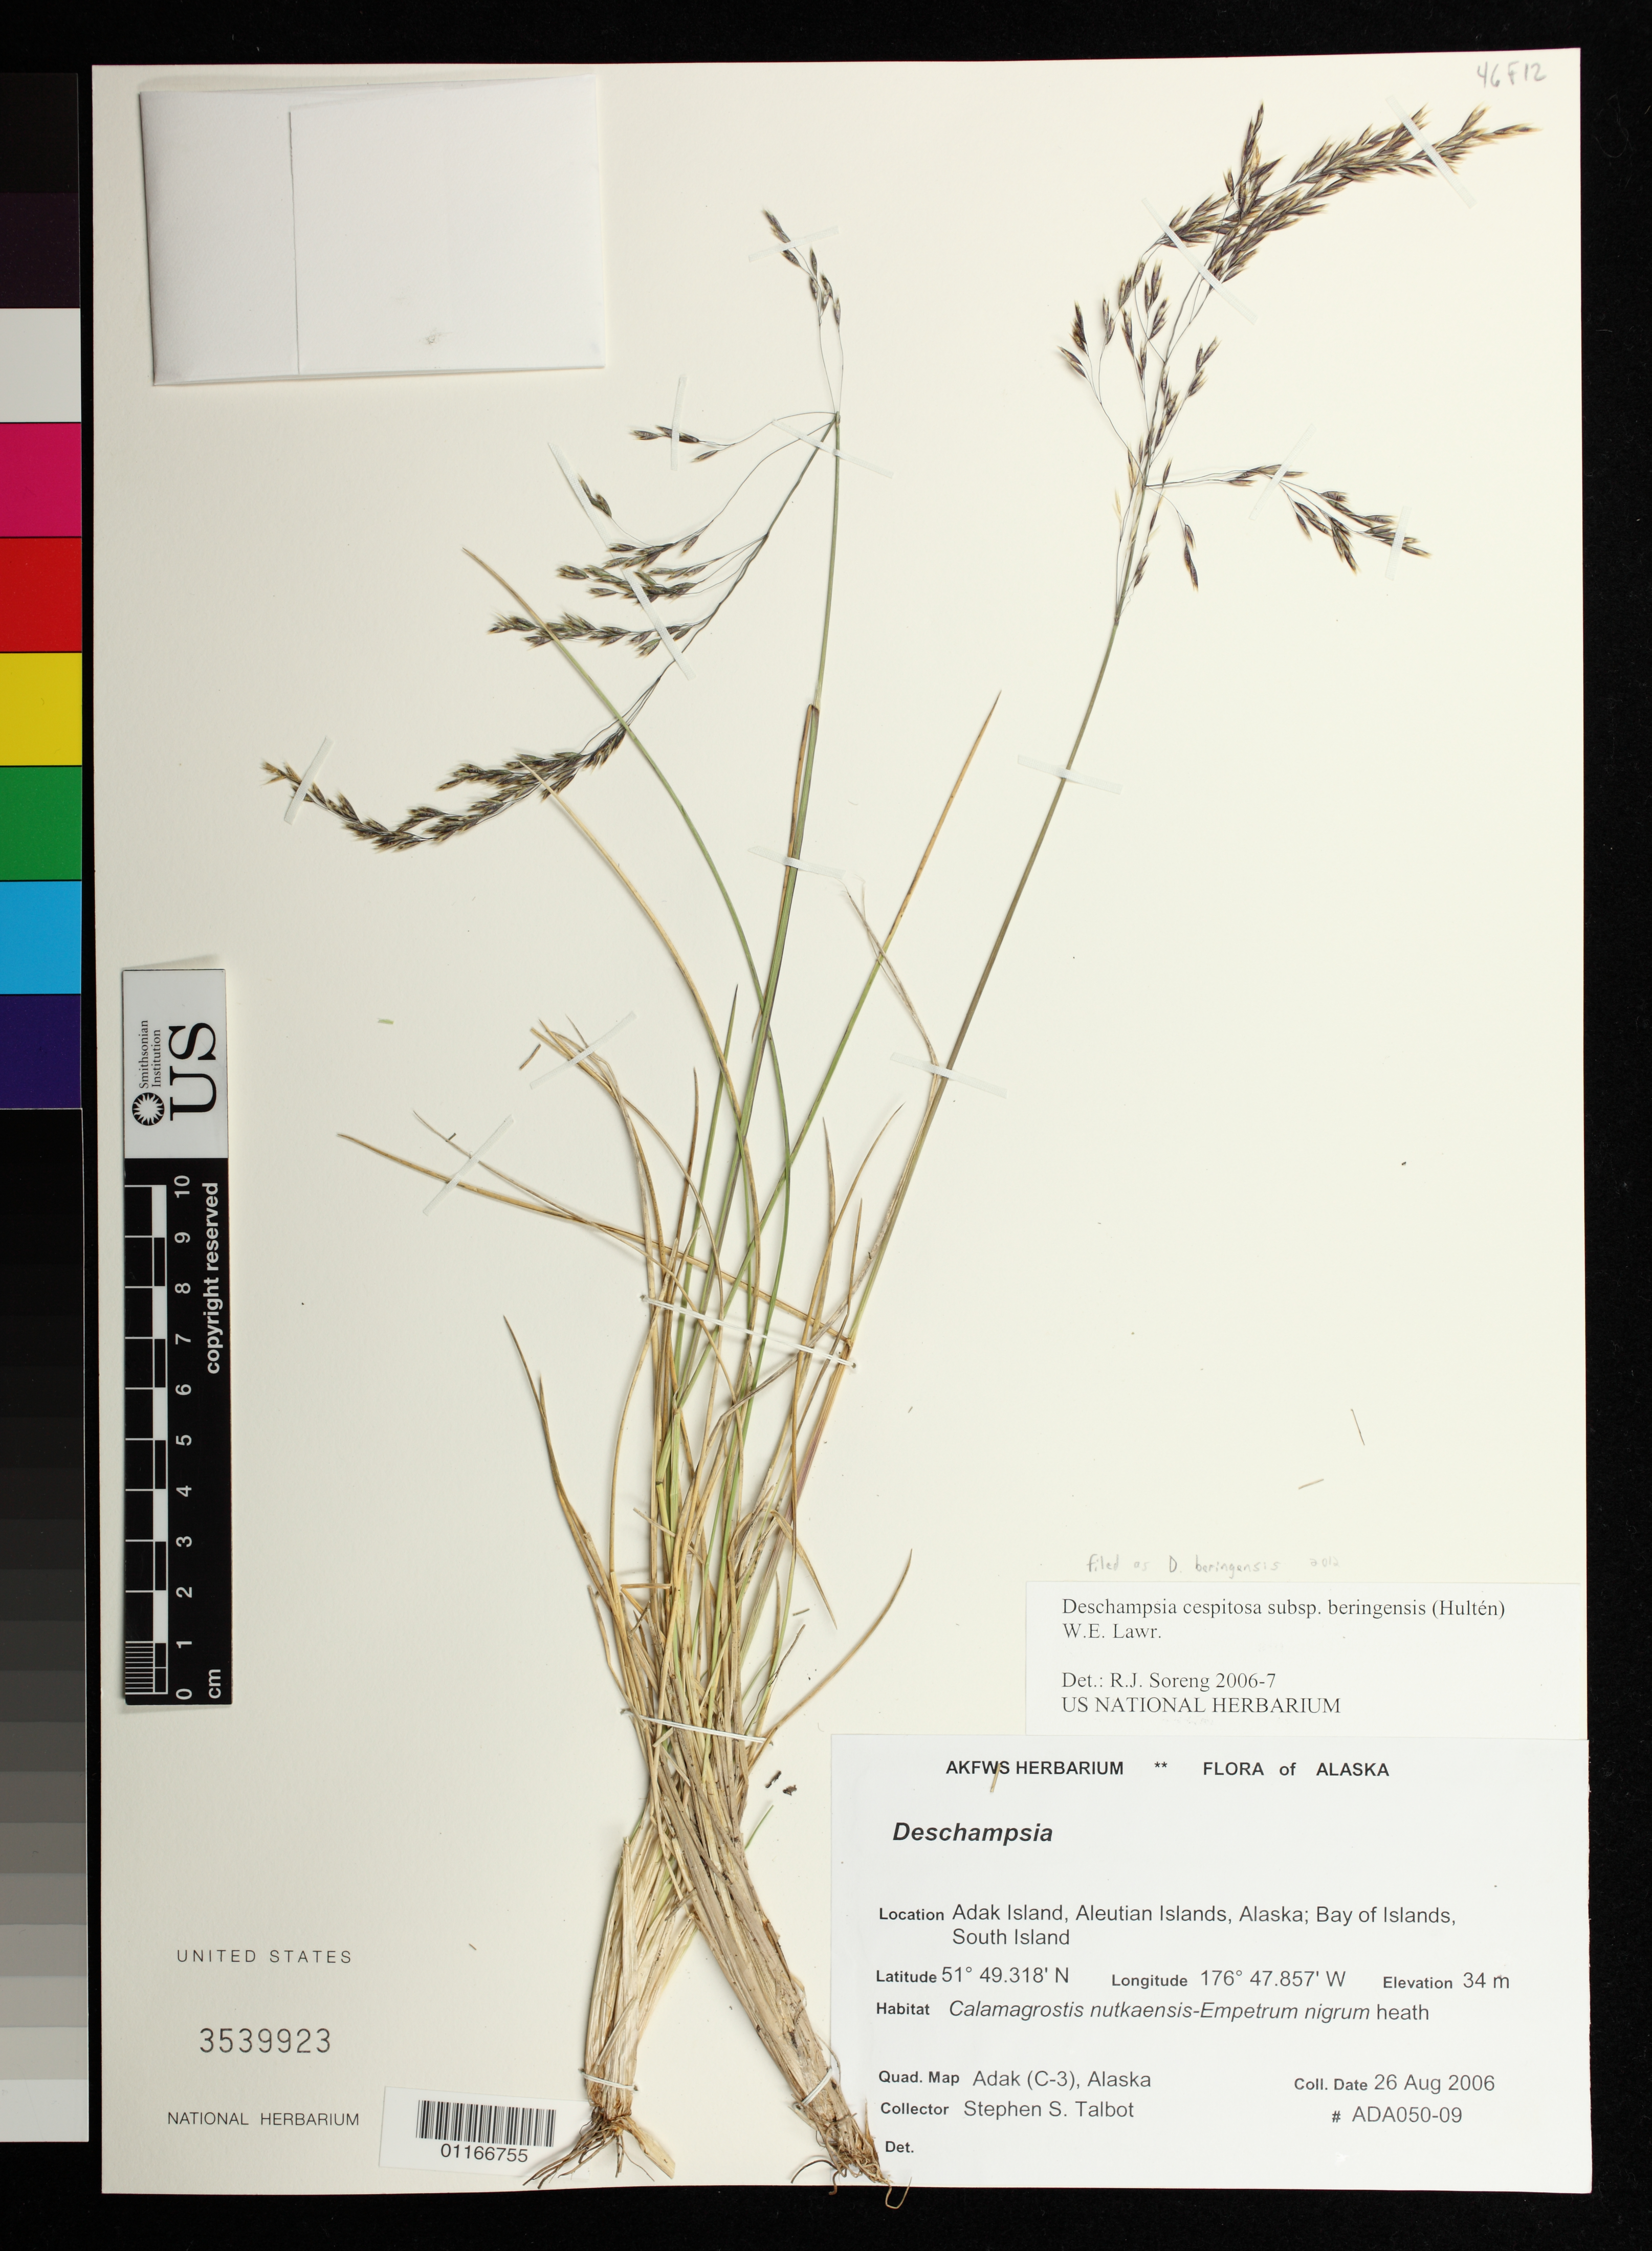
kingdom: Plantae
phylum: Tracheophyta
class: Liliopsida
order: Poales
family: Poaceae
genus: Deschampsia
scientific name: Deschampsia cespitosa subsp. beringensis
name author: (Hultén) Lawrence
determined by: Poaceae Reorganization Project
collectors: S. S. Talbot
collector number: ADA050-09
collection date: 2006-08-26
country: United States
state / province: Alaska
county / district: Aleutian Islands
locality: Adak Island, Bay of Islands, South Island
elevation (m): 34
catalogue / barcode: US 3539923